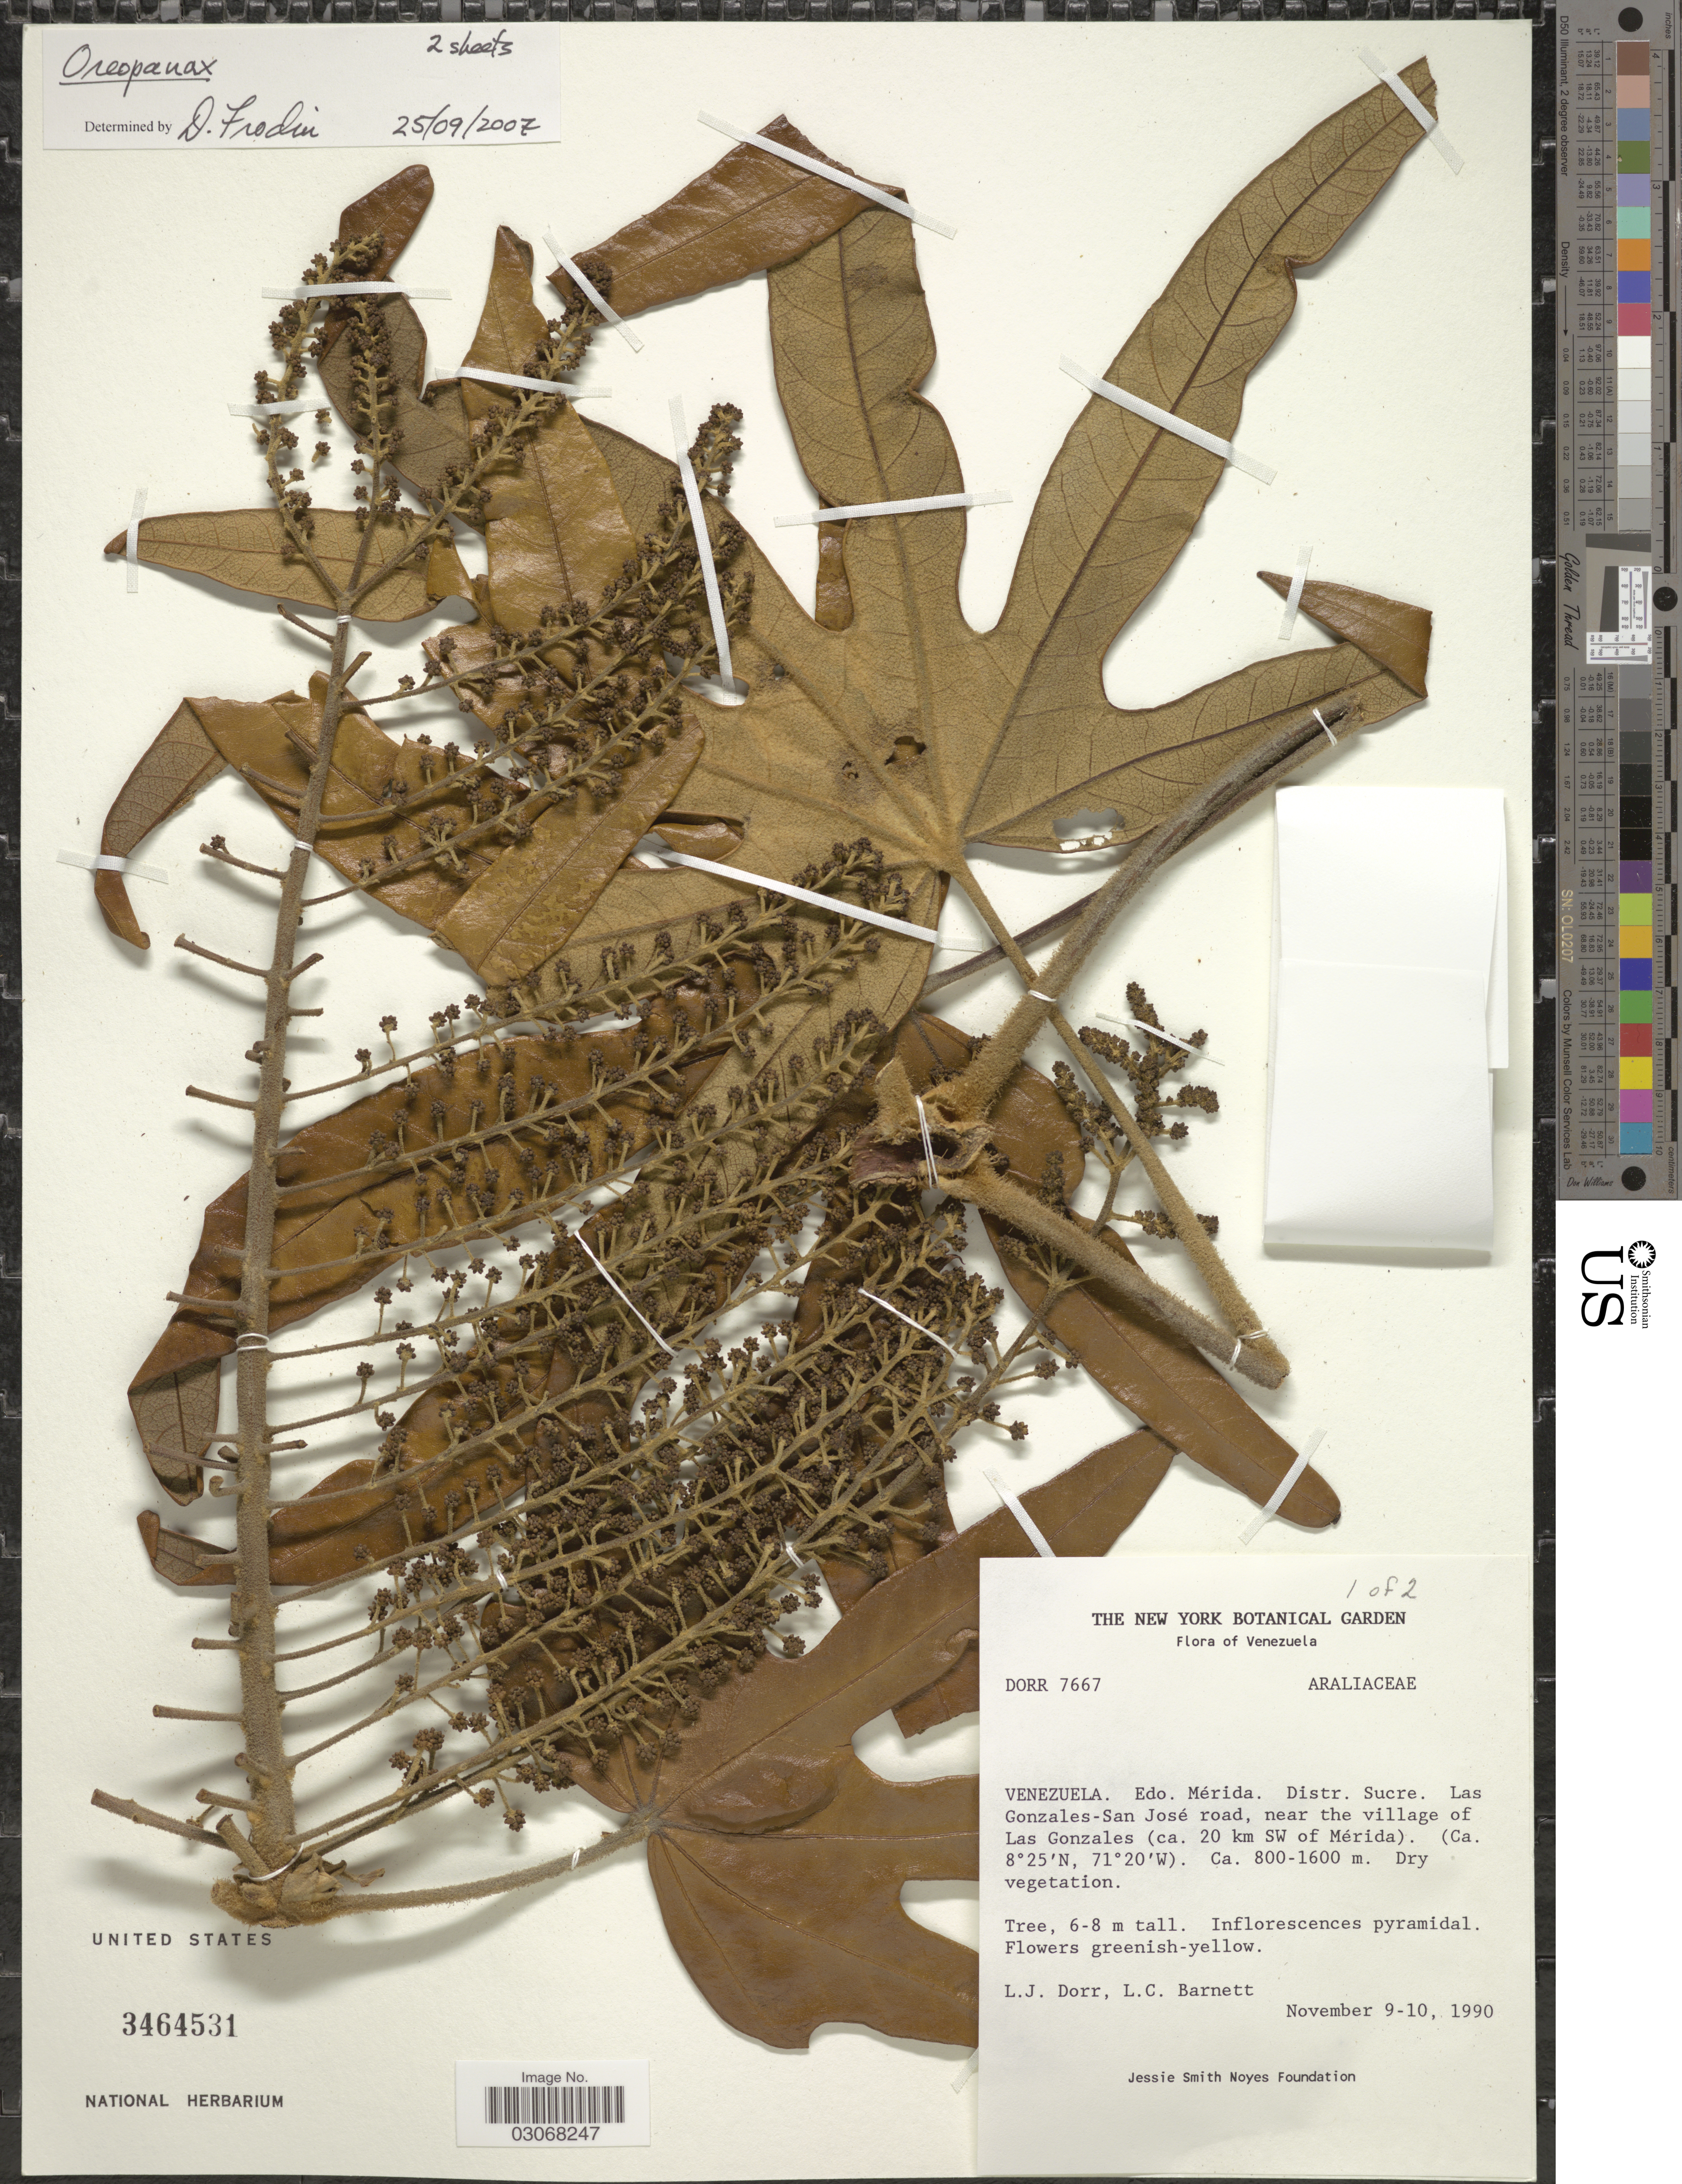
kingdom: Plantae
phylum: Tracheophyta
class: Magnoliopsida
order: Apiales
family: Araliaceae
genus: Oreopanax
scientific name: Oreopanax sp.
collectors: L. J. Dorr & L. C. Barnett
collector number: DORR 7667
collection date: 1990-11-09/1990-11-10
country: Venezuela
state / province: Mérida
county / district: Sucre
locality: Las Gonzales-San Jose road, near the village of Las Gonzales (ca. 20 km SW of Merida)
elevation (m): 800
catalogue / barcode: US 3464531